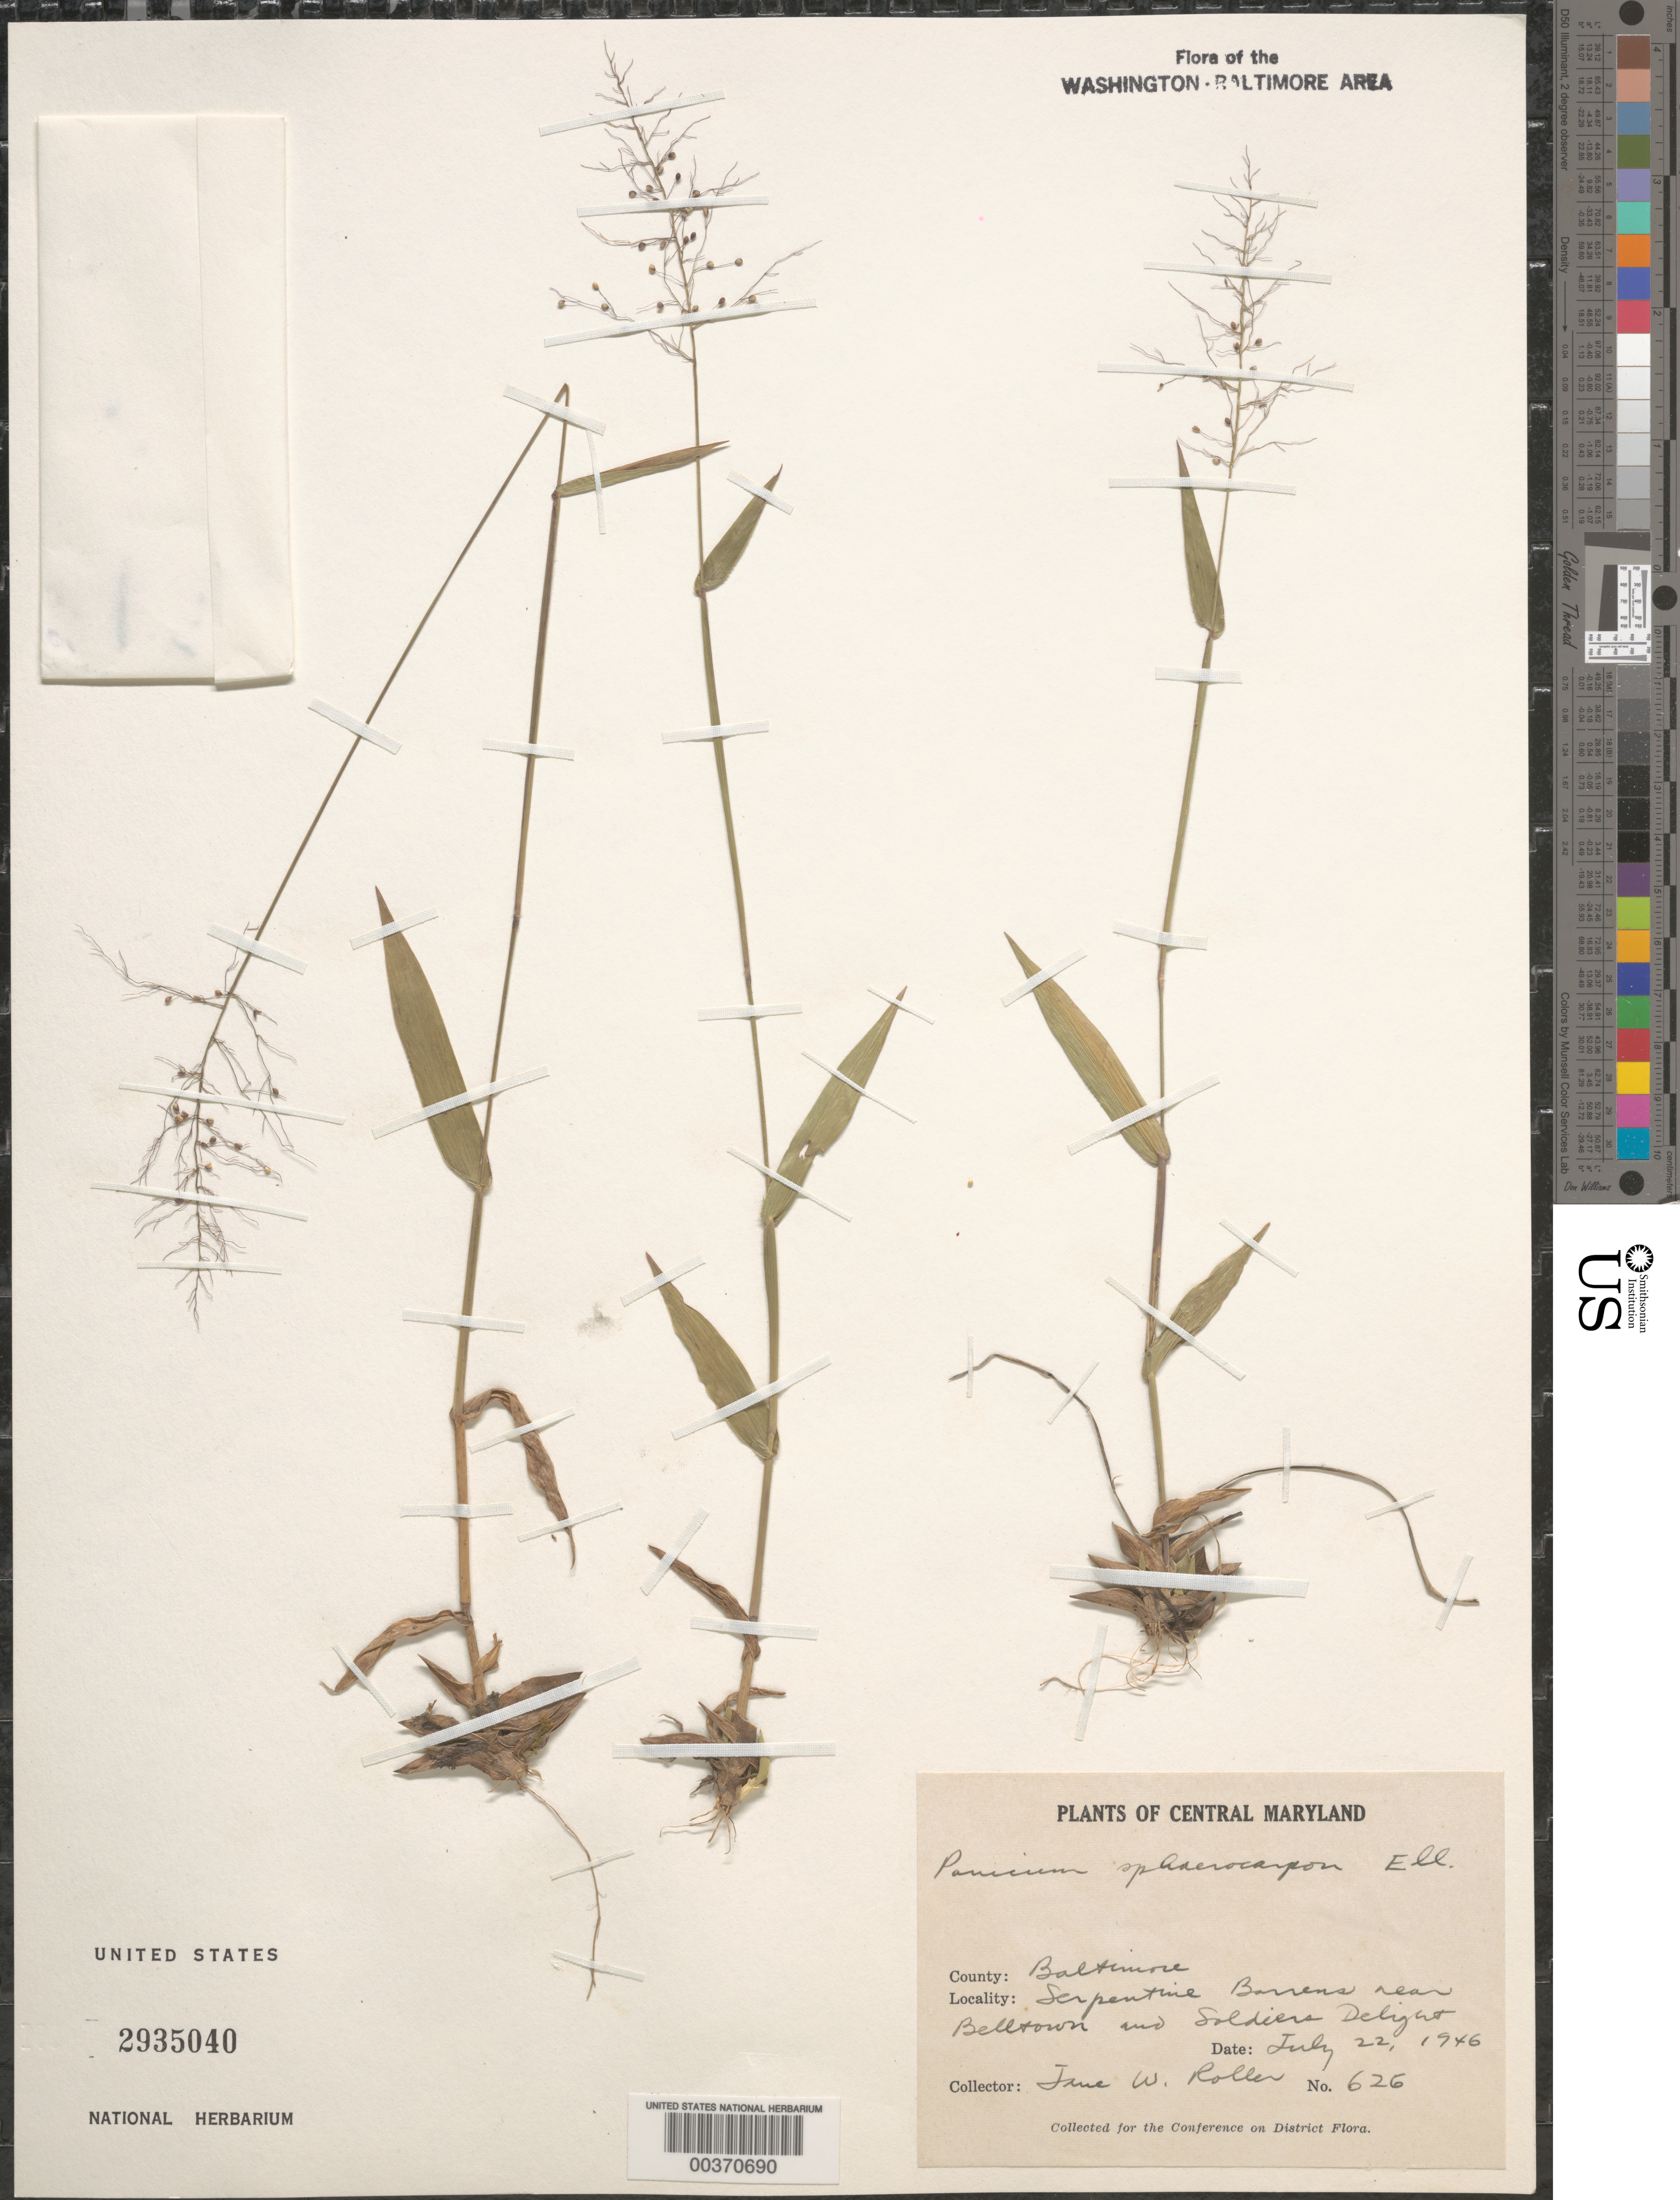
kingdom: Plantae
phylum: Tracheophyta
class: Liliopsida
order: Poales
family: Poaceae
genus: Dichanthelium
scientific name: Dichanthelium sphaerocarpon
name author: (Elliott) Gould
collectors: J. W. Roller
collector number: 626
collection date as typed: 22 Jul 1946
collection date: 1946-07-22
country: United States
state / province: Maryland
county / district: Baltimore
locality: Serpentine Barrens near Belltown and Soldiers Delight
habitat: Serpentine barrens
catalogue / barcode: US 2935040